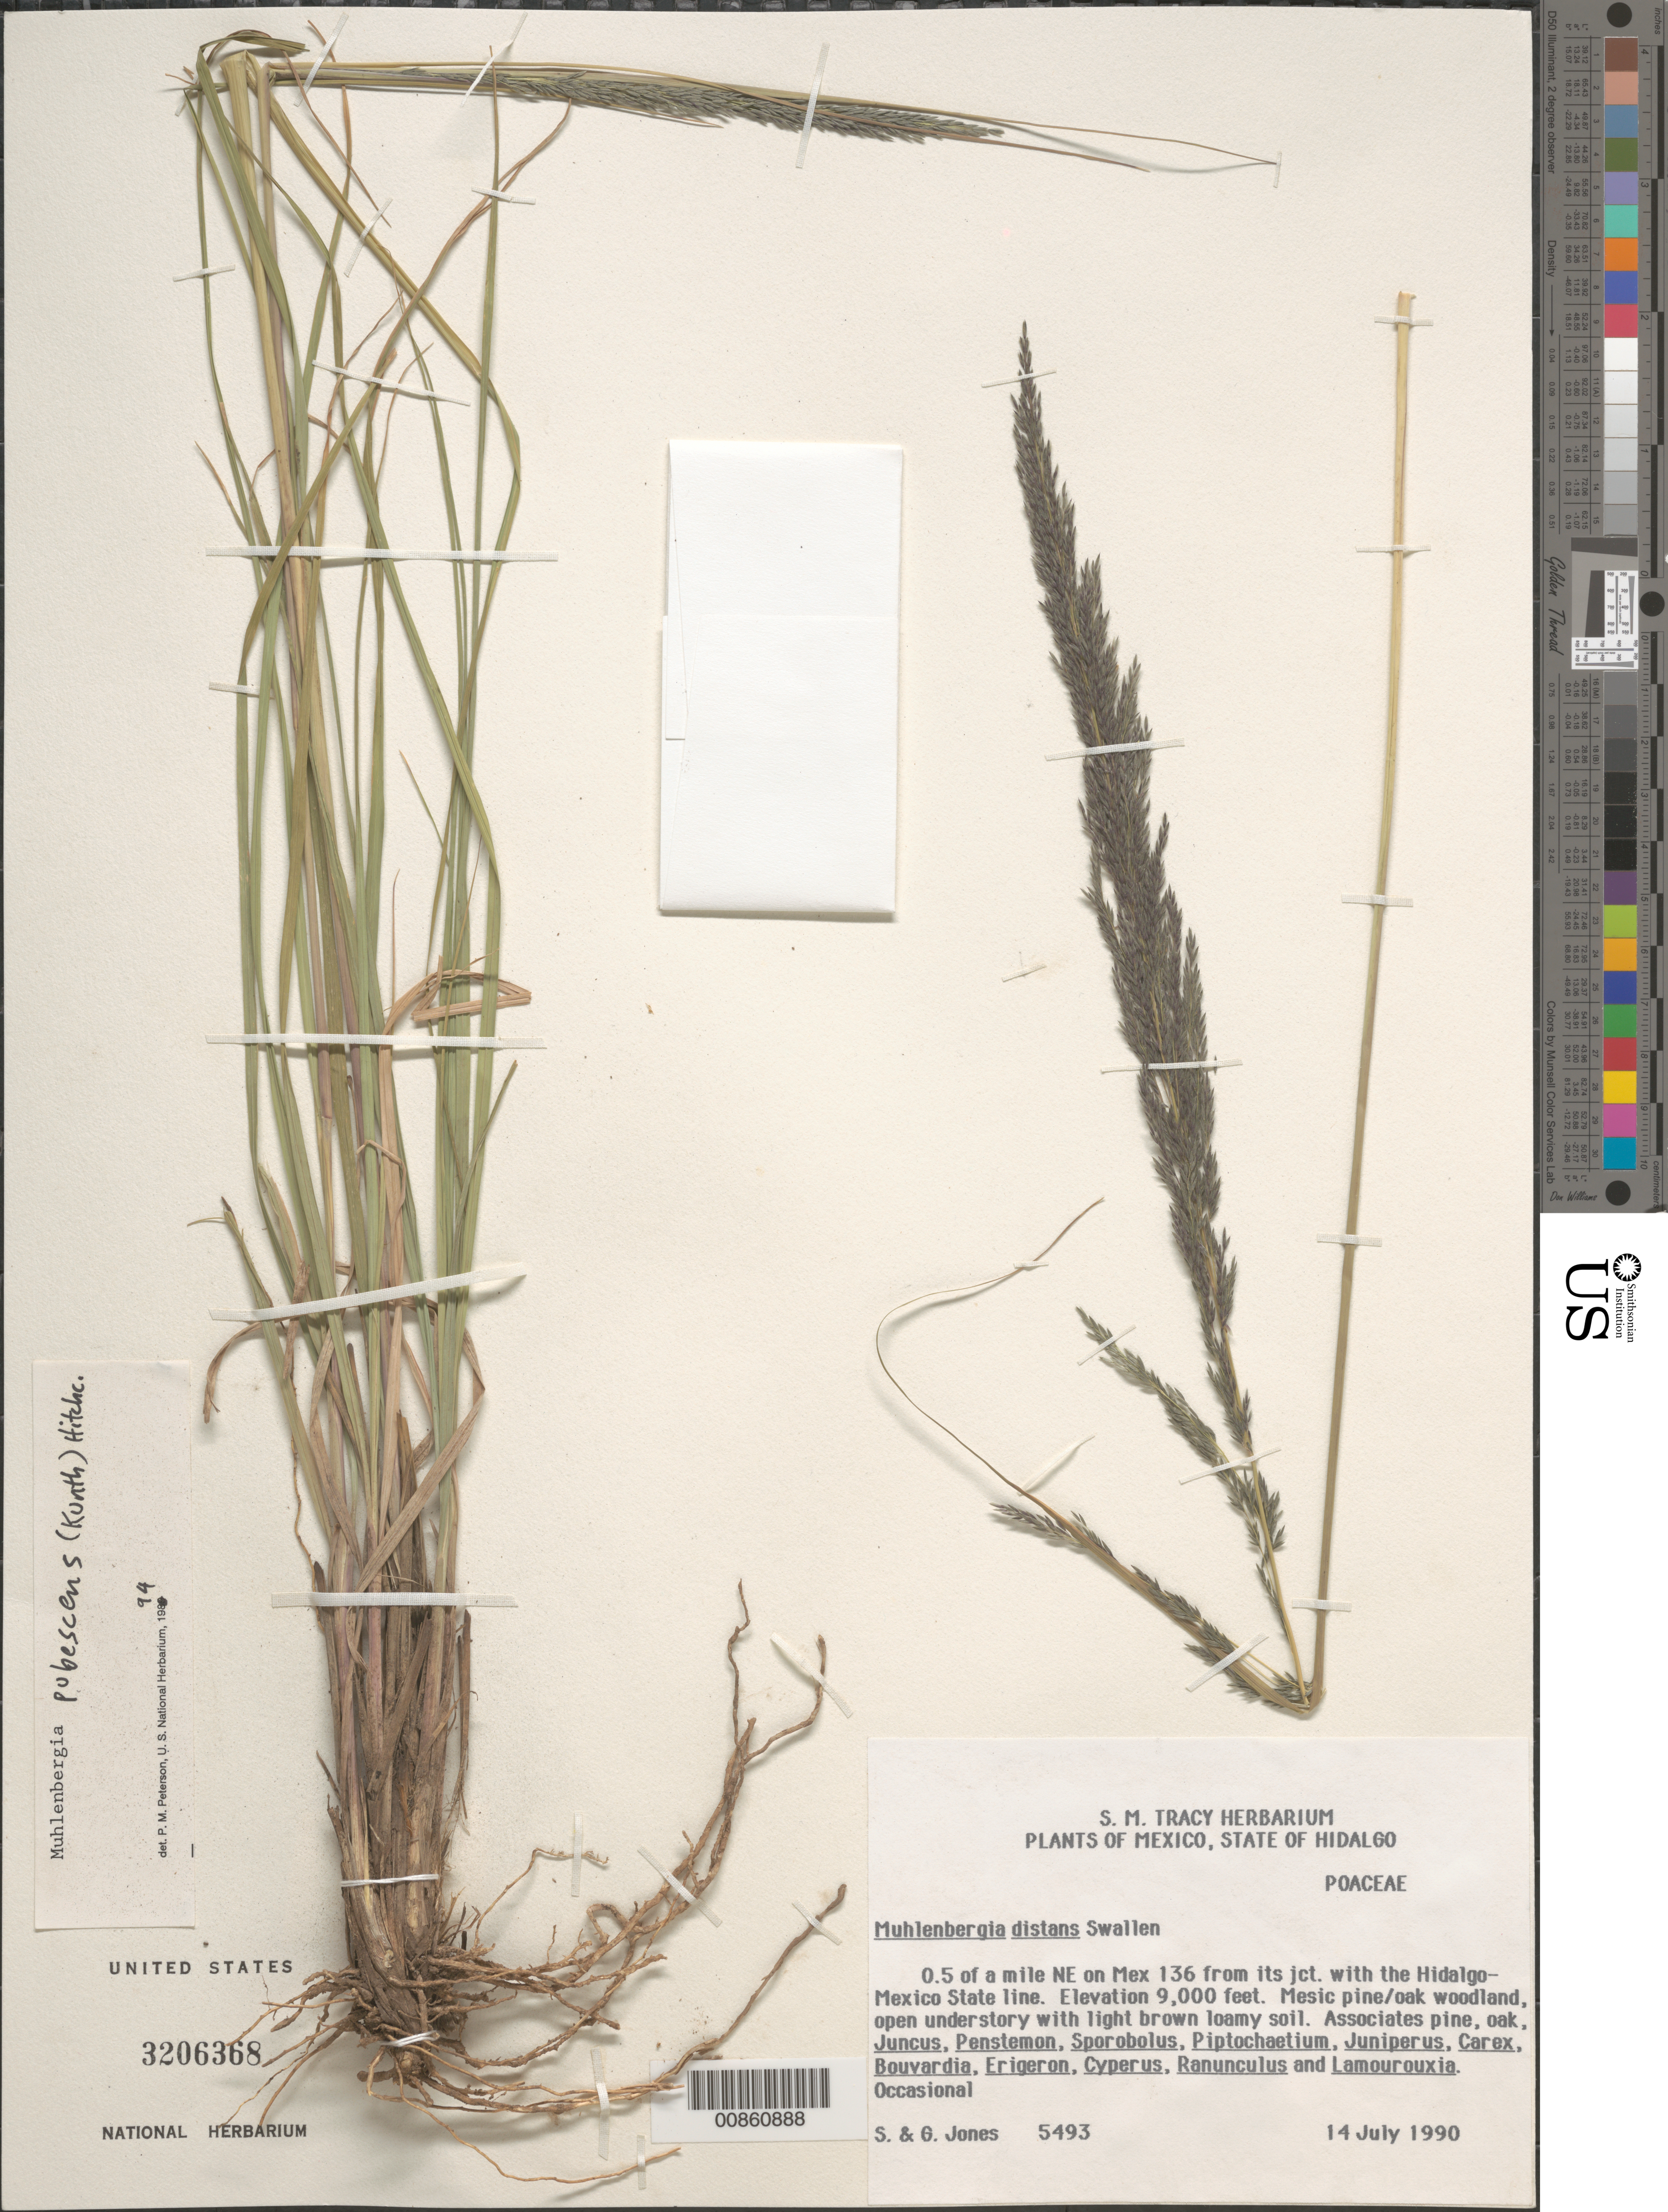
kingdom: Plantae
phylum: Tracheophyta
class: Liliopsida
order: Poales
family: Poaceae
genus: Muhlenbergia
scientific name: Muhlenbergia pubescens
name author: (Kunth) Hitchc.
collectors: S. D. Jones & G. N. Jones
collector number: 5493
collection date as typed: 14 Jul 1990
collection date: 1990-07-14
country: Mexico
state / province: Hidalgo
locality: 0.5 mi NE of Mex 136 from its jct. with the Hidalgo- Mexico State line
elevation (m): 2743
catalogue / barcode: US 3206368